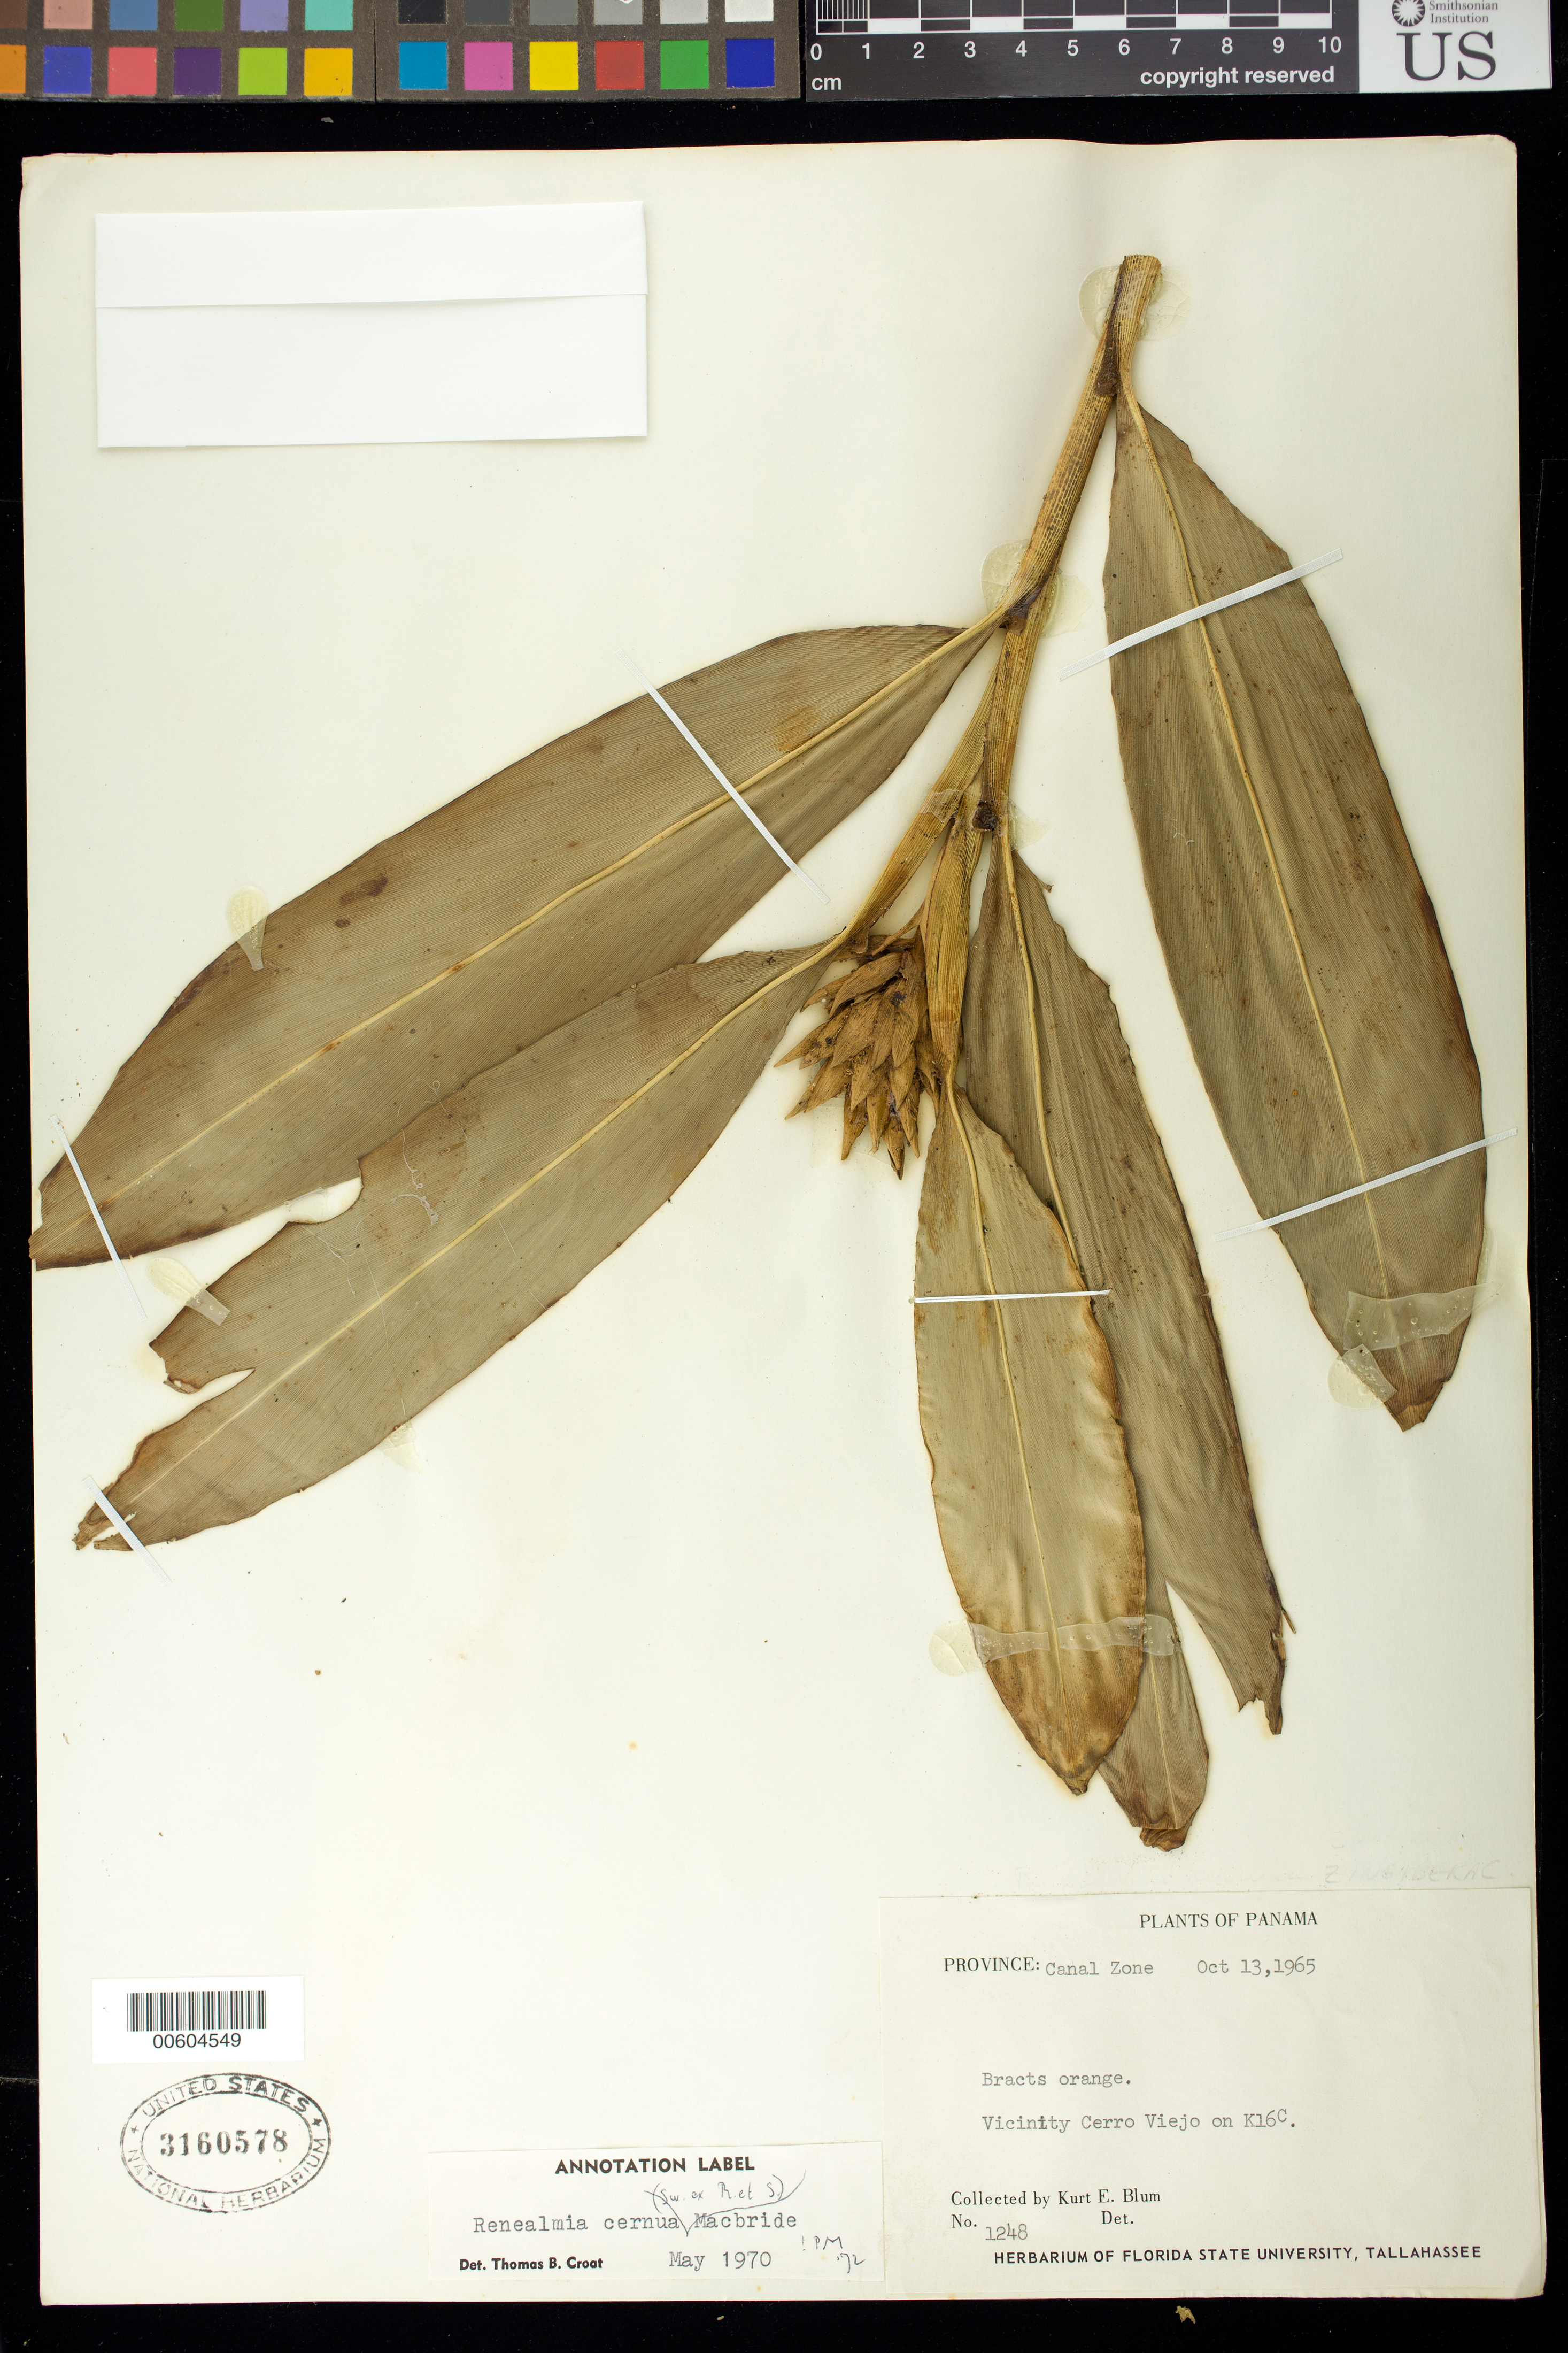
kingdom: Plantae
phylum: Tracheophyta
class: Liliopsida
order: Zingiberales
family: Zingiberaceae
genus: Renealmia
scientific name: Renealmia cernua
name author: (Sw. ex Roem. & Schult.) J.F. Macbr.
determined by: Croat, Thomas B., Missouri Botanical Garden (MO)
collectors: K. E. Blum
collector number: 1248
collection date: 1965-10-13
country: Panama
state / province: Panamá Oeste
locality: Vicinity Cerro Viejo on K16C.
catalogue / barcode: US 3160578